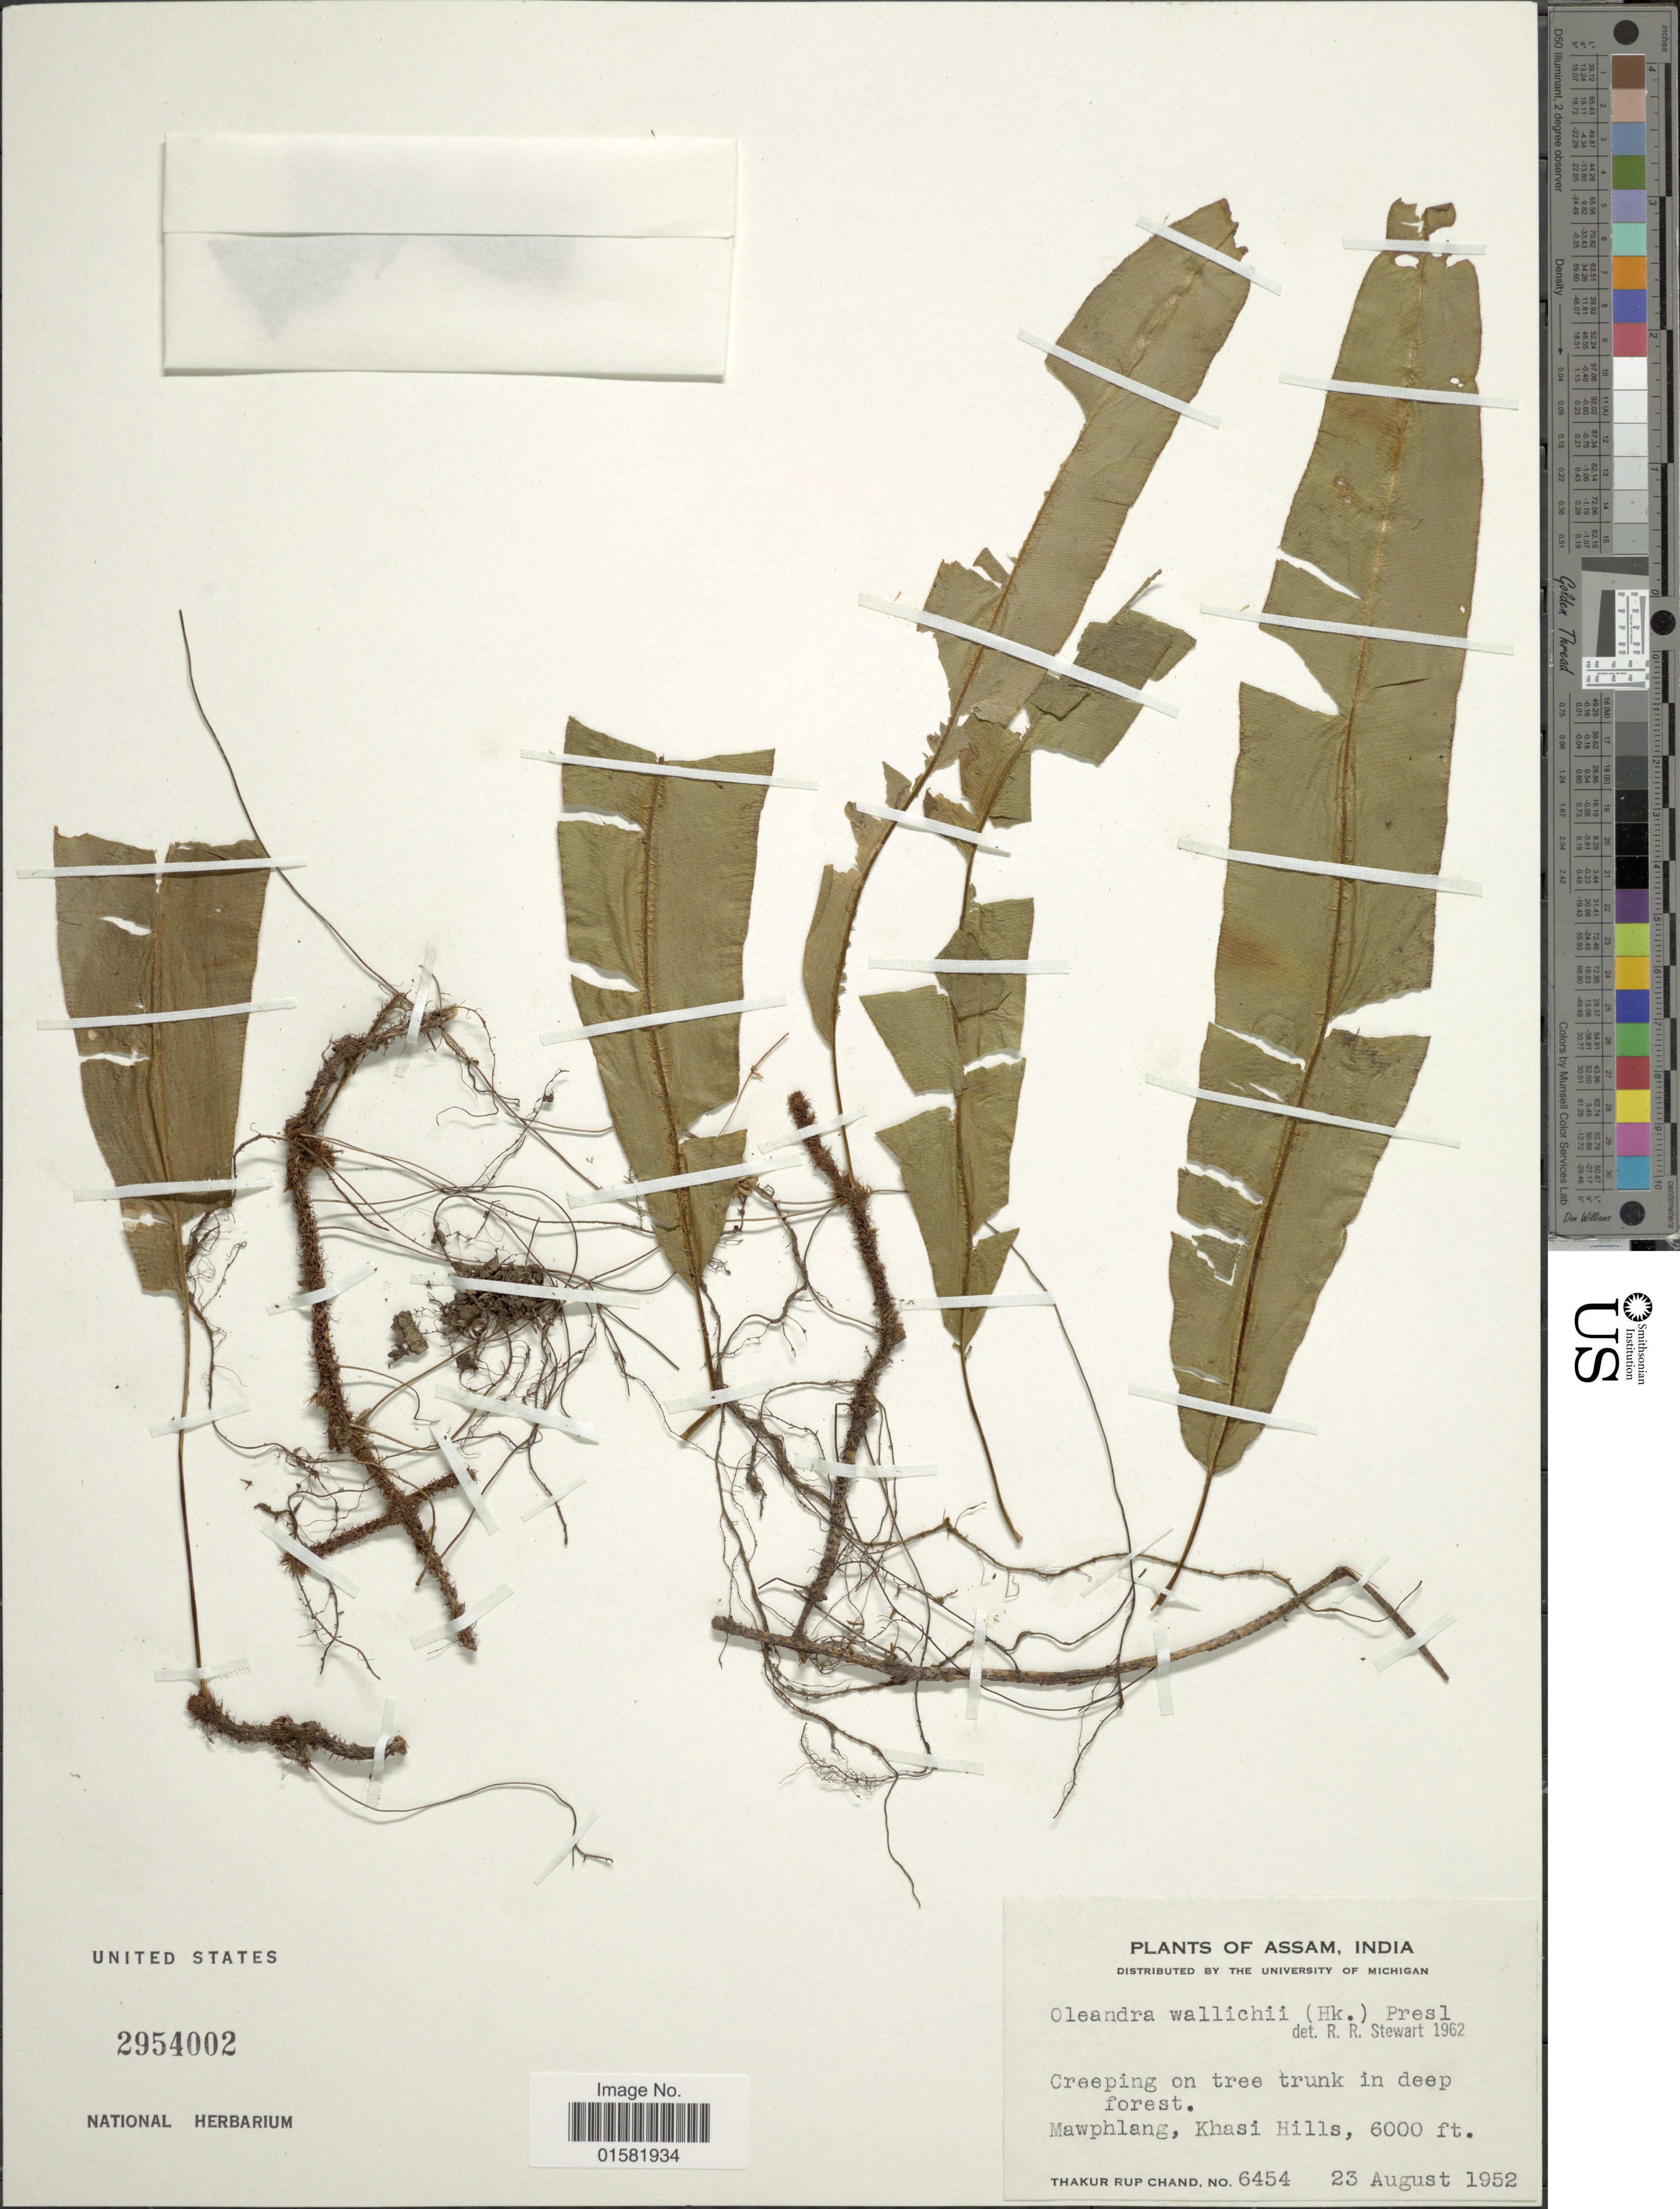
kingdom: Plantae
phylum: Tracheophyta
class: Polypodiopsida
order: Polypodiales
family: Oleandraceae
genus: Oleandra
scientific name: Oleandra wallichii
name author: (Hook.) C. Presl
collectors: T. R. Chand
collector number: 6454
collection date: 1952-08-23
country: India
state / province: Meghalaya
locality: Assam, India, Mawphlang, Khasi Hills.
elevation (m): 1829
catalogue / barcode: US 2954002